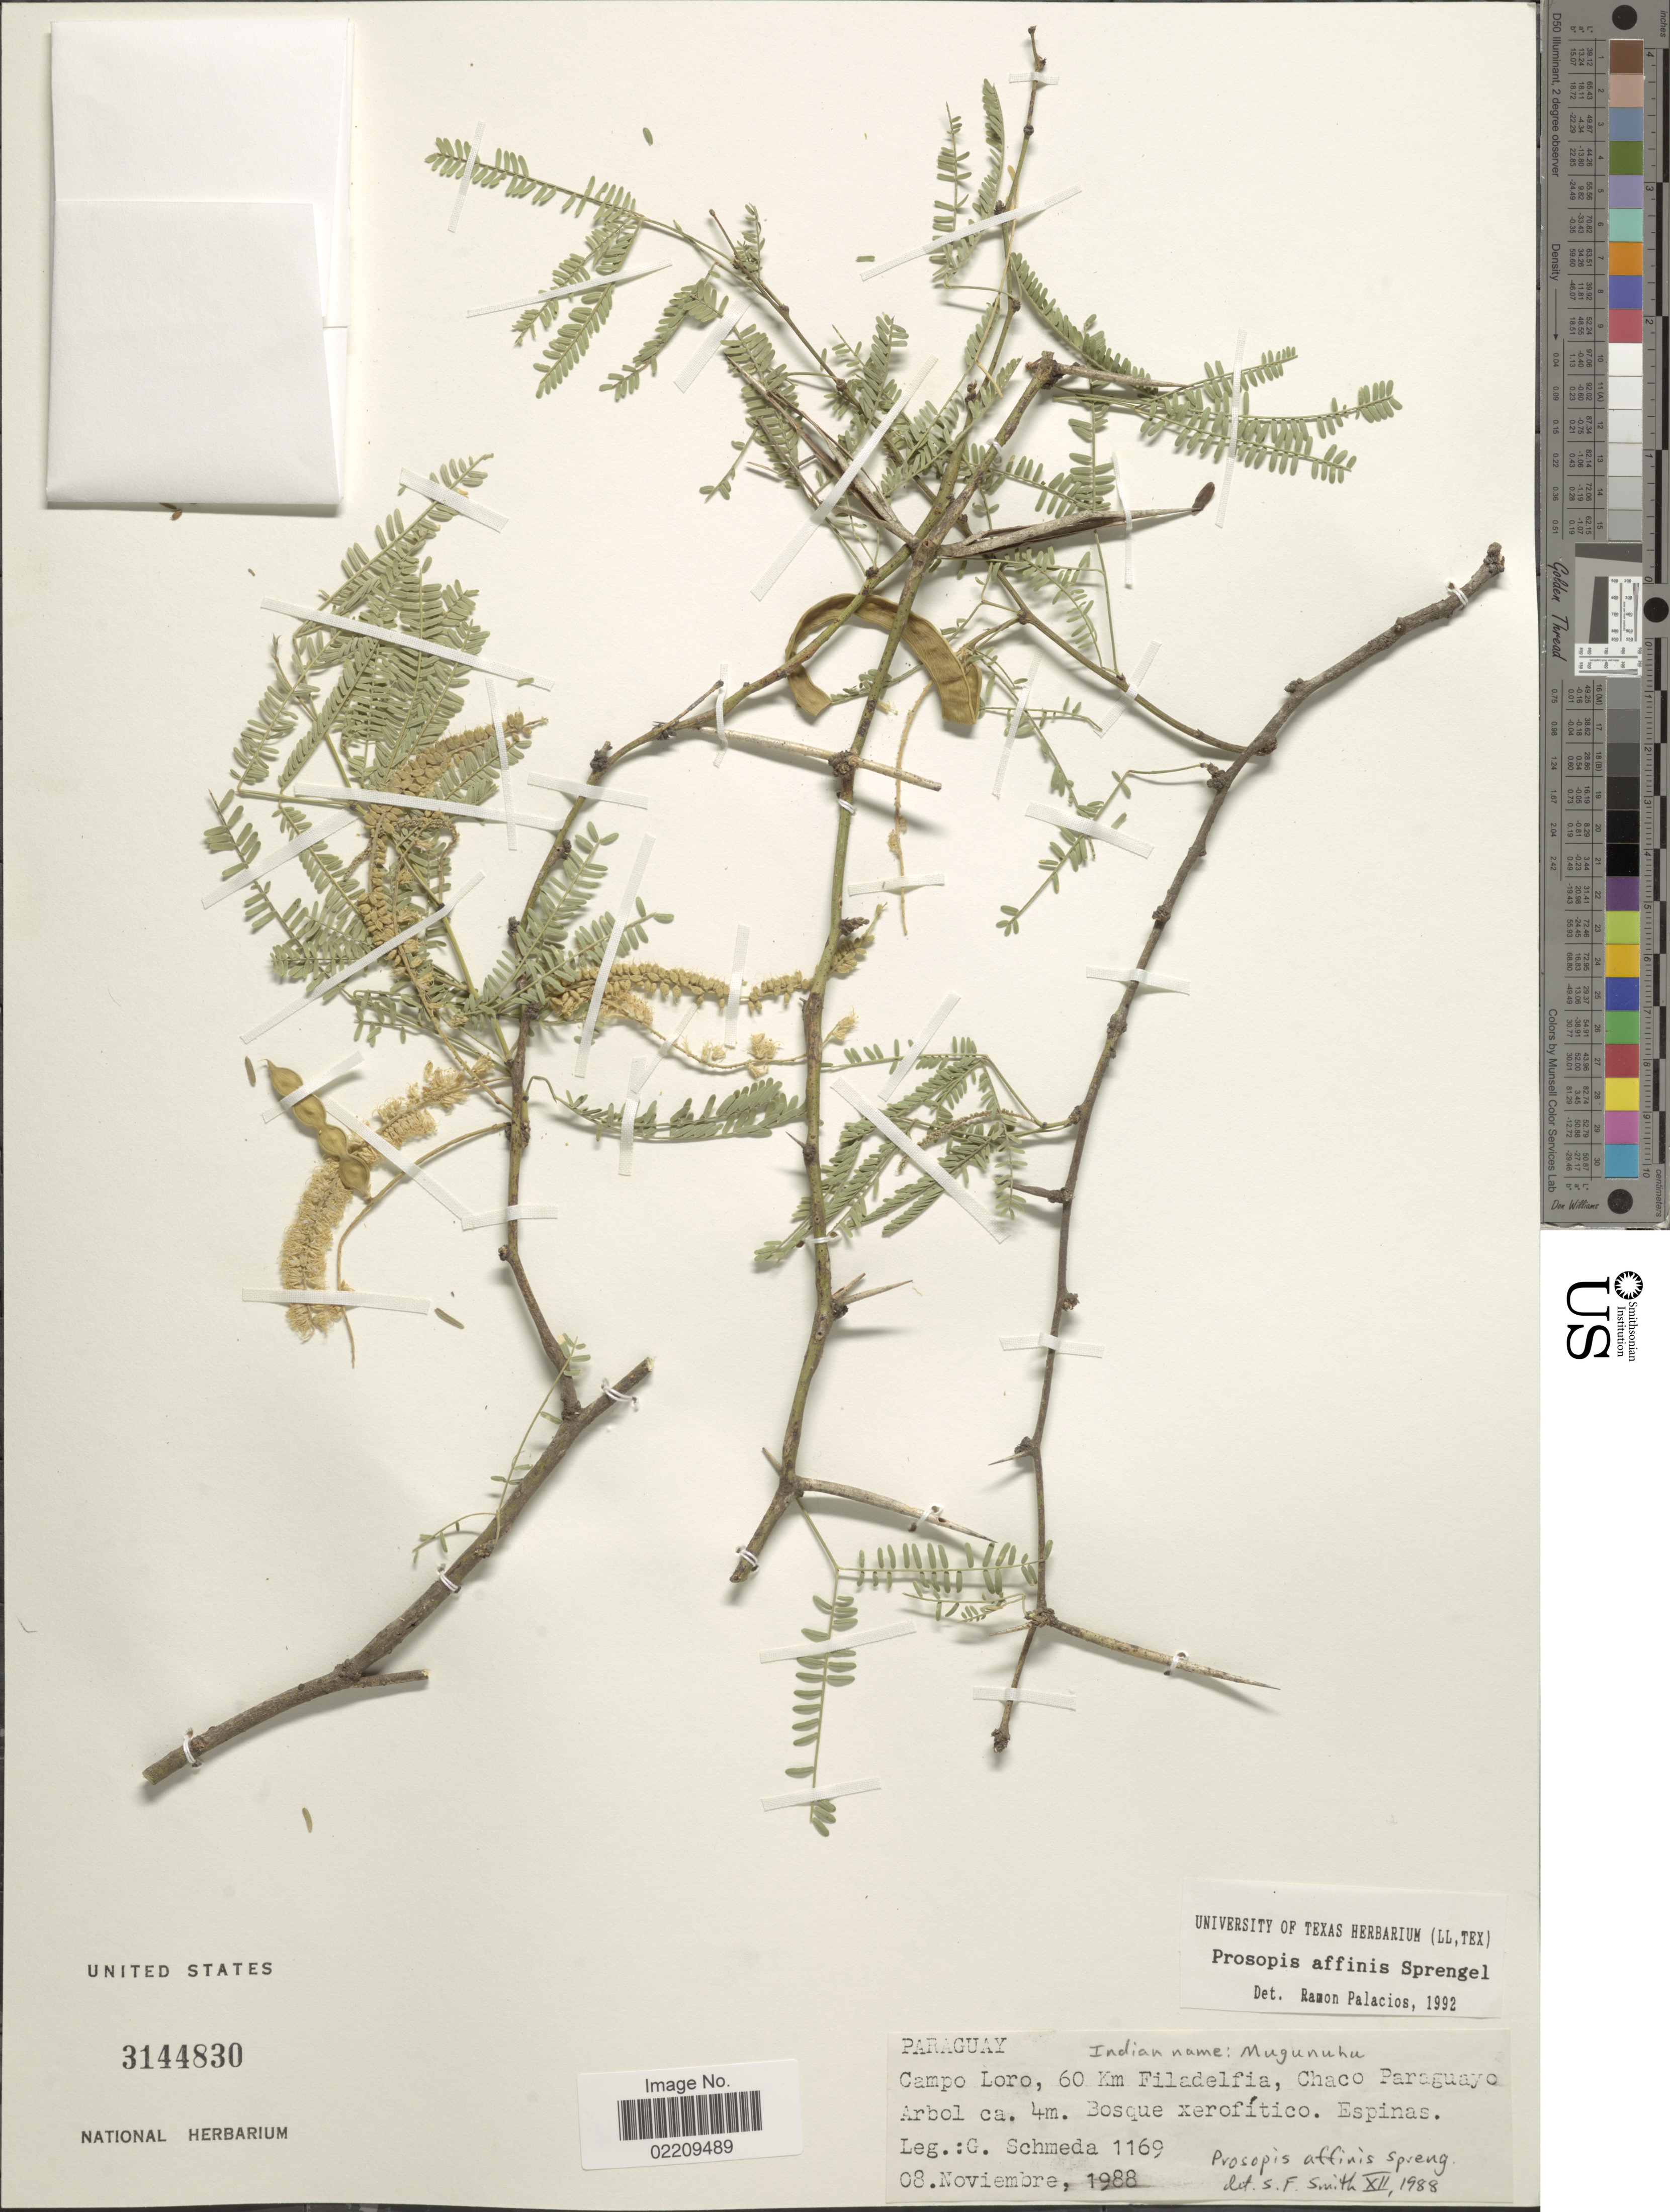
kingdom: Plantae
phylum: Tracheophyta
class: Magnoliopsida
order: Fabales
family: Fabaceae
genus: Neltuma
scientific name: Neltuma affinis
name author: (Spreng.) C. E. Hughes & G.P. Lewis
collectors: G. Schmeda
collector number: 1169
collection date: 1988-11-08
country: Paraguay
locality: Camp Loro, 60 Km Filadelfia, Chaco Paraguayo.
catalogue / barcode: US 3144830